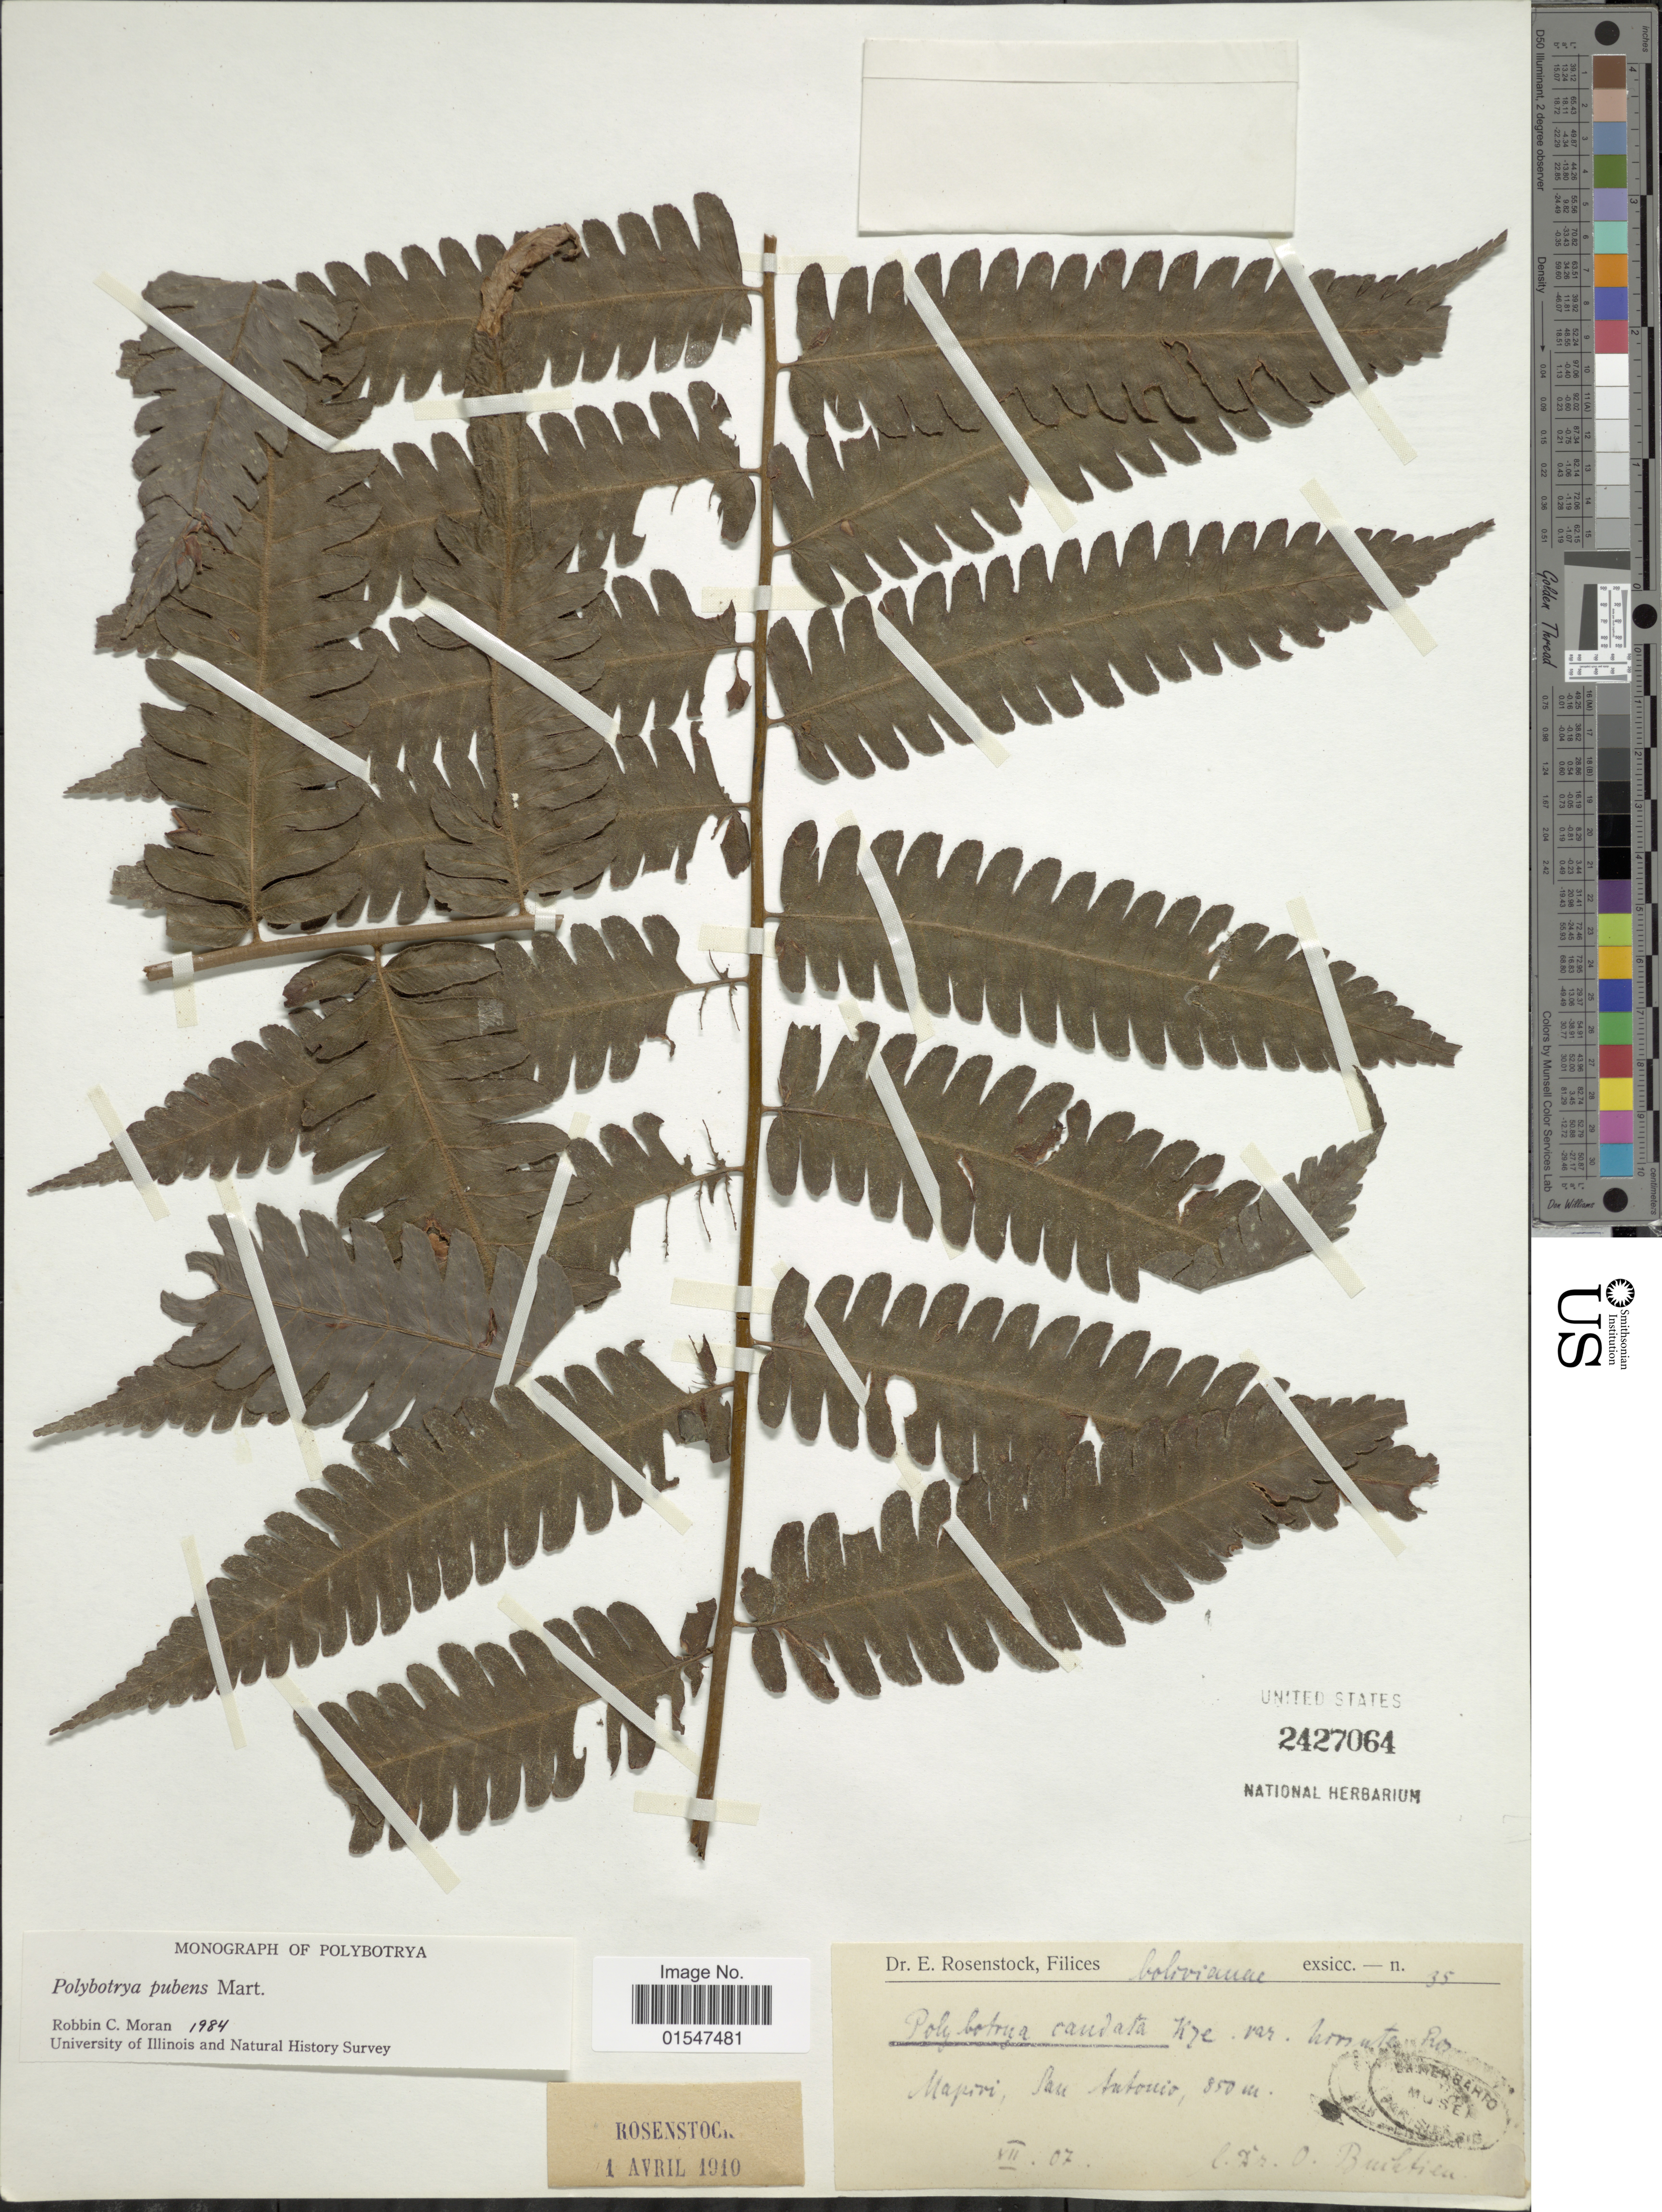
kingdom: Plantae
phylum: Tracheophyta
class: Polypodiopsida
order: Polypodiales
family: Dryopteridaceae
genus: Polybotrya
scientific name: Polybotrya pubens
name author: Mart.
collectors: O. Buchtien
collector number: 35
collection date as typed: Transcribed d/m/y: /12/7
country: Bolivia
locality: Mapiri, Pau Antonio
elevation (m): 850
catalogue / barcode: US 2427064